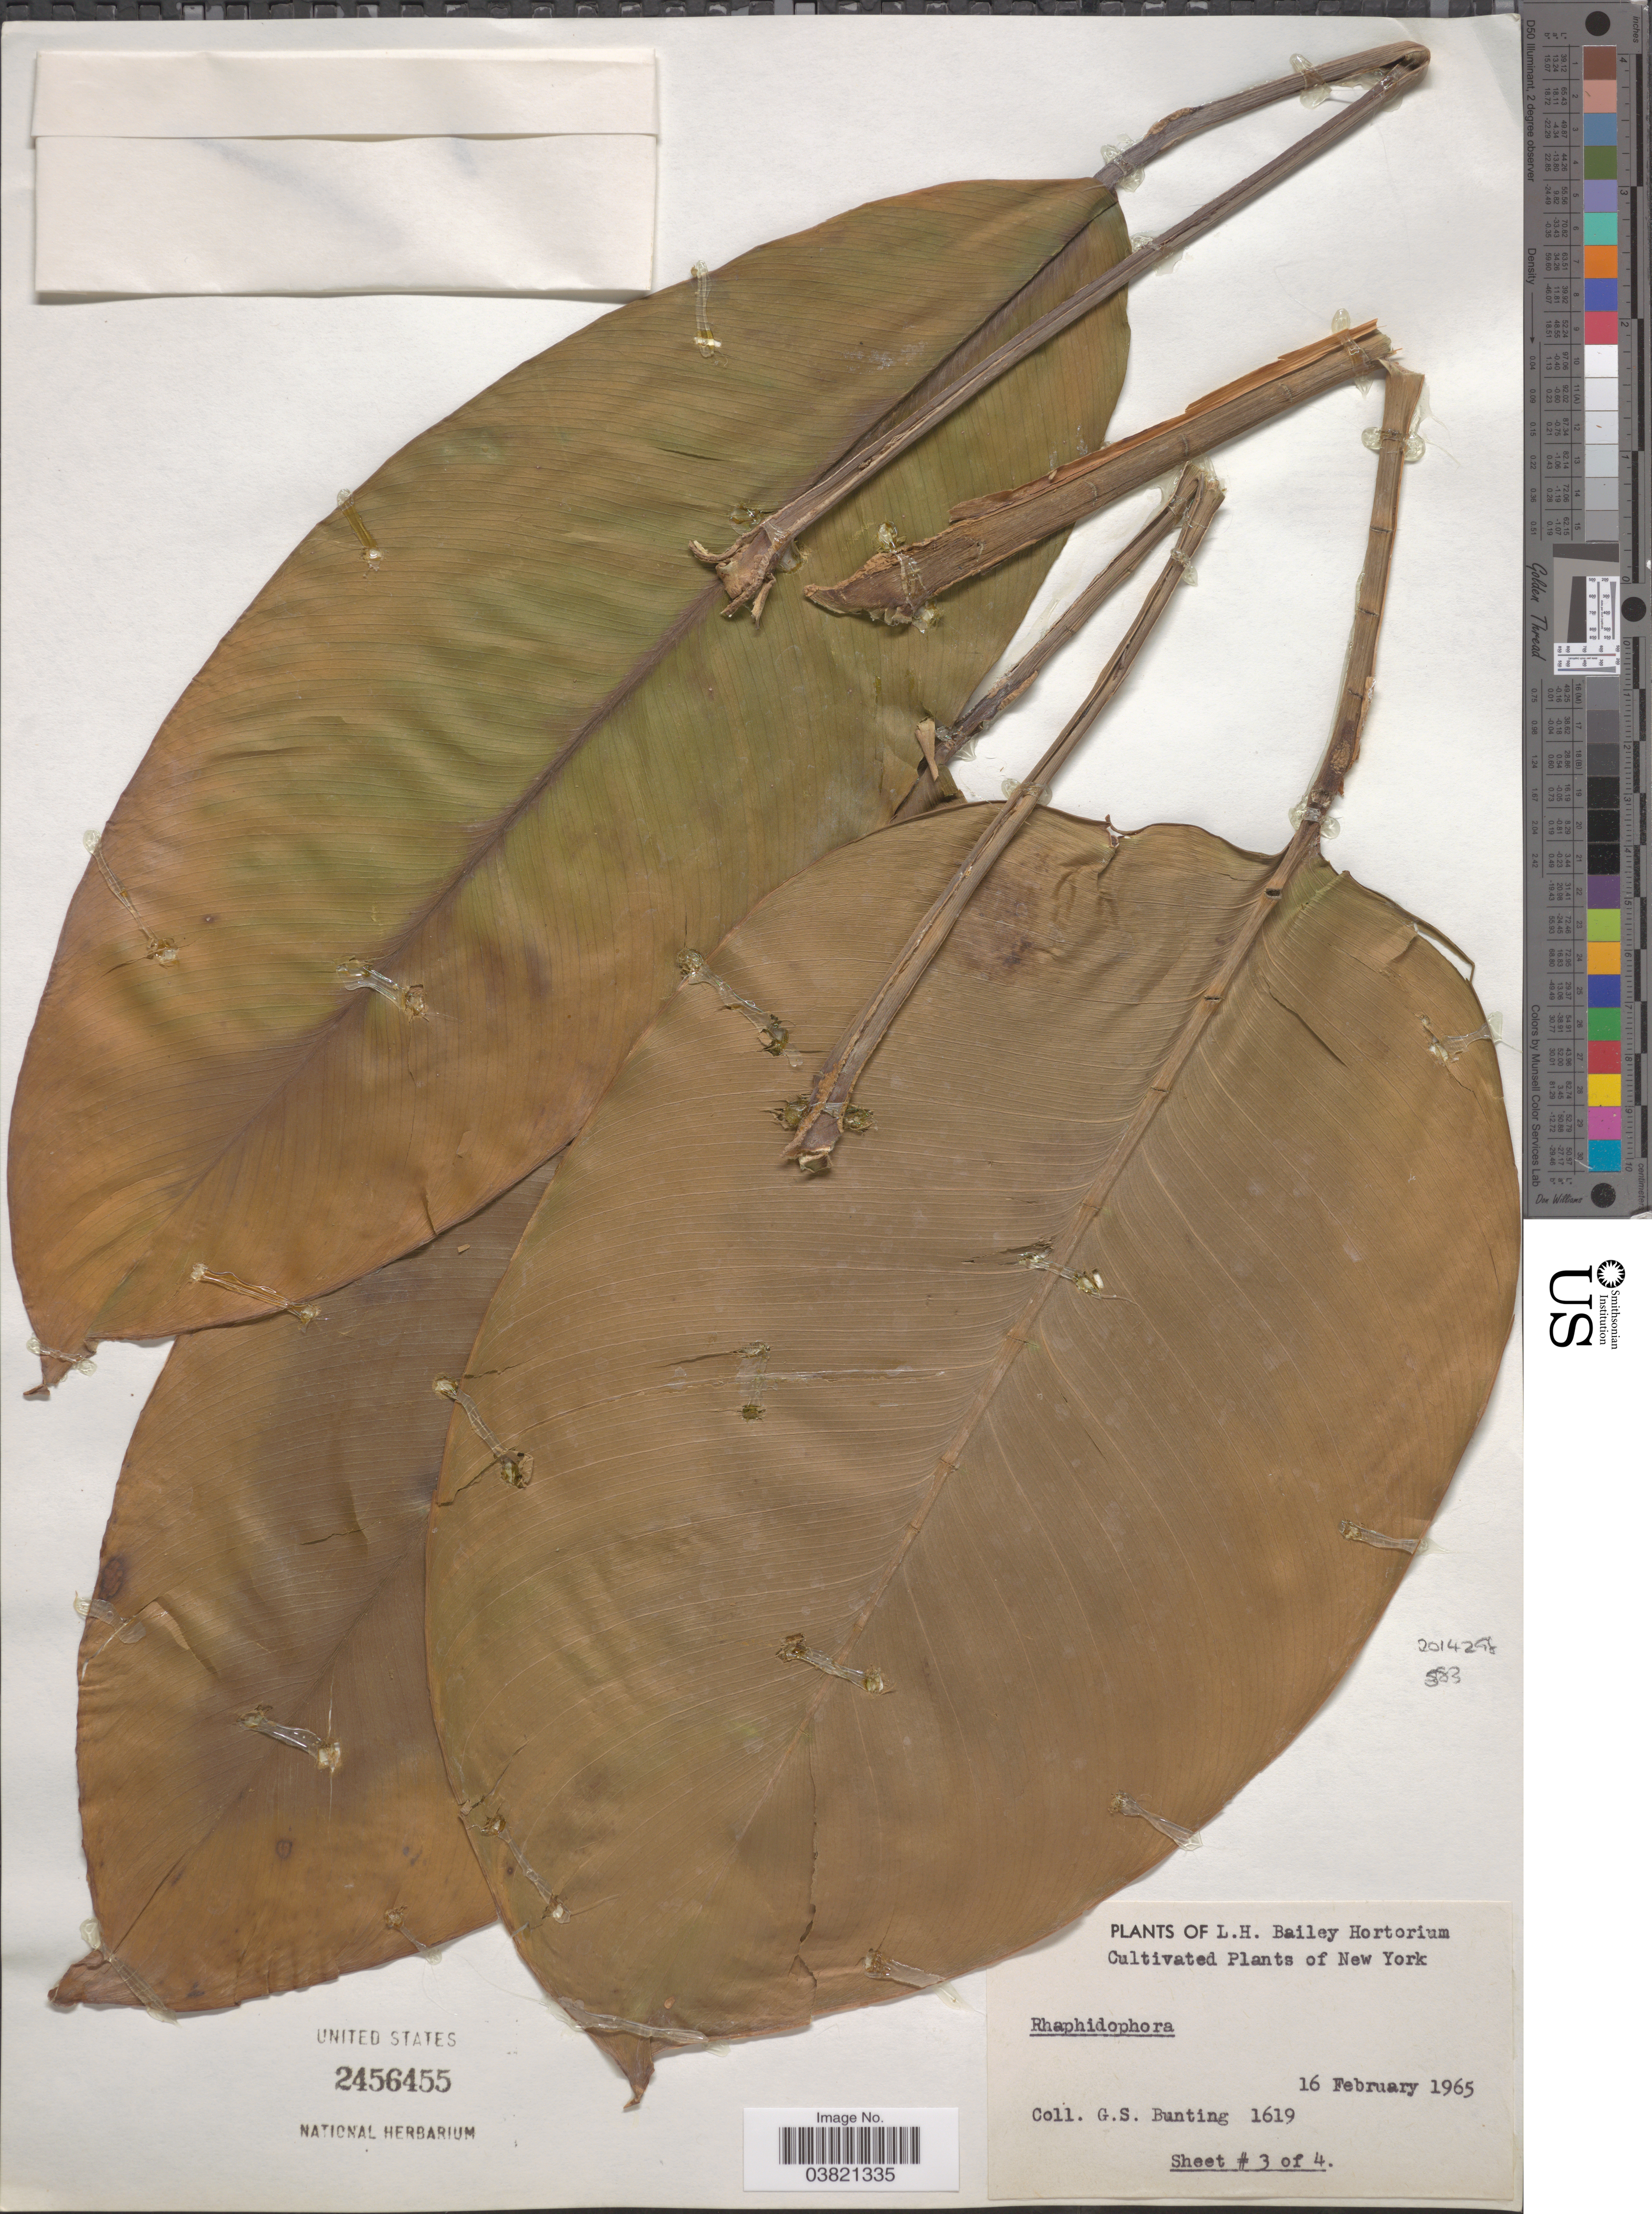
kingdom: Plantae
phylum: Tracheophyta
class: Liliopsida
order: Alismatales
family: Araceae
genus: Rhaphidophora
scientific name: Rhaphidophora sp.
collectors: G. S. Bunting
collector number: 1619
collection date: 1965-02-16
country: United States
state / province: New York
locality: L.H. Bailey Hortorium.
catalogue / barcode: US 2456455